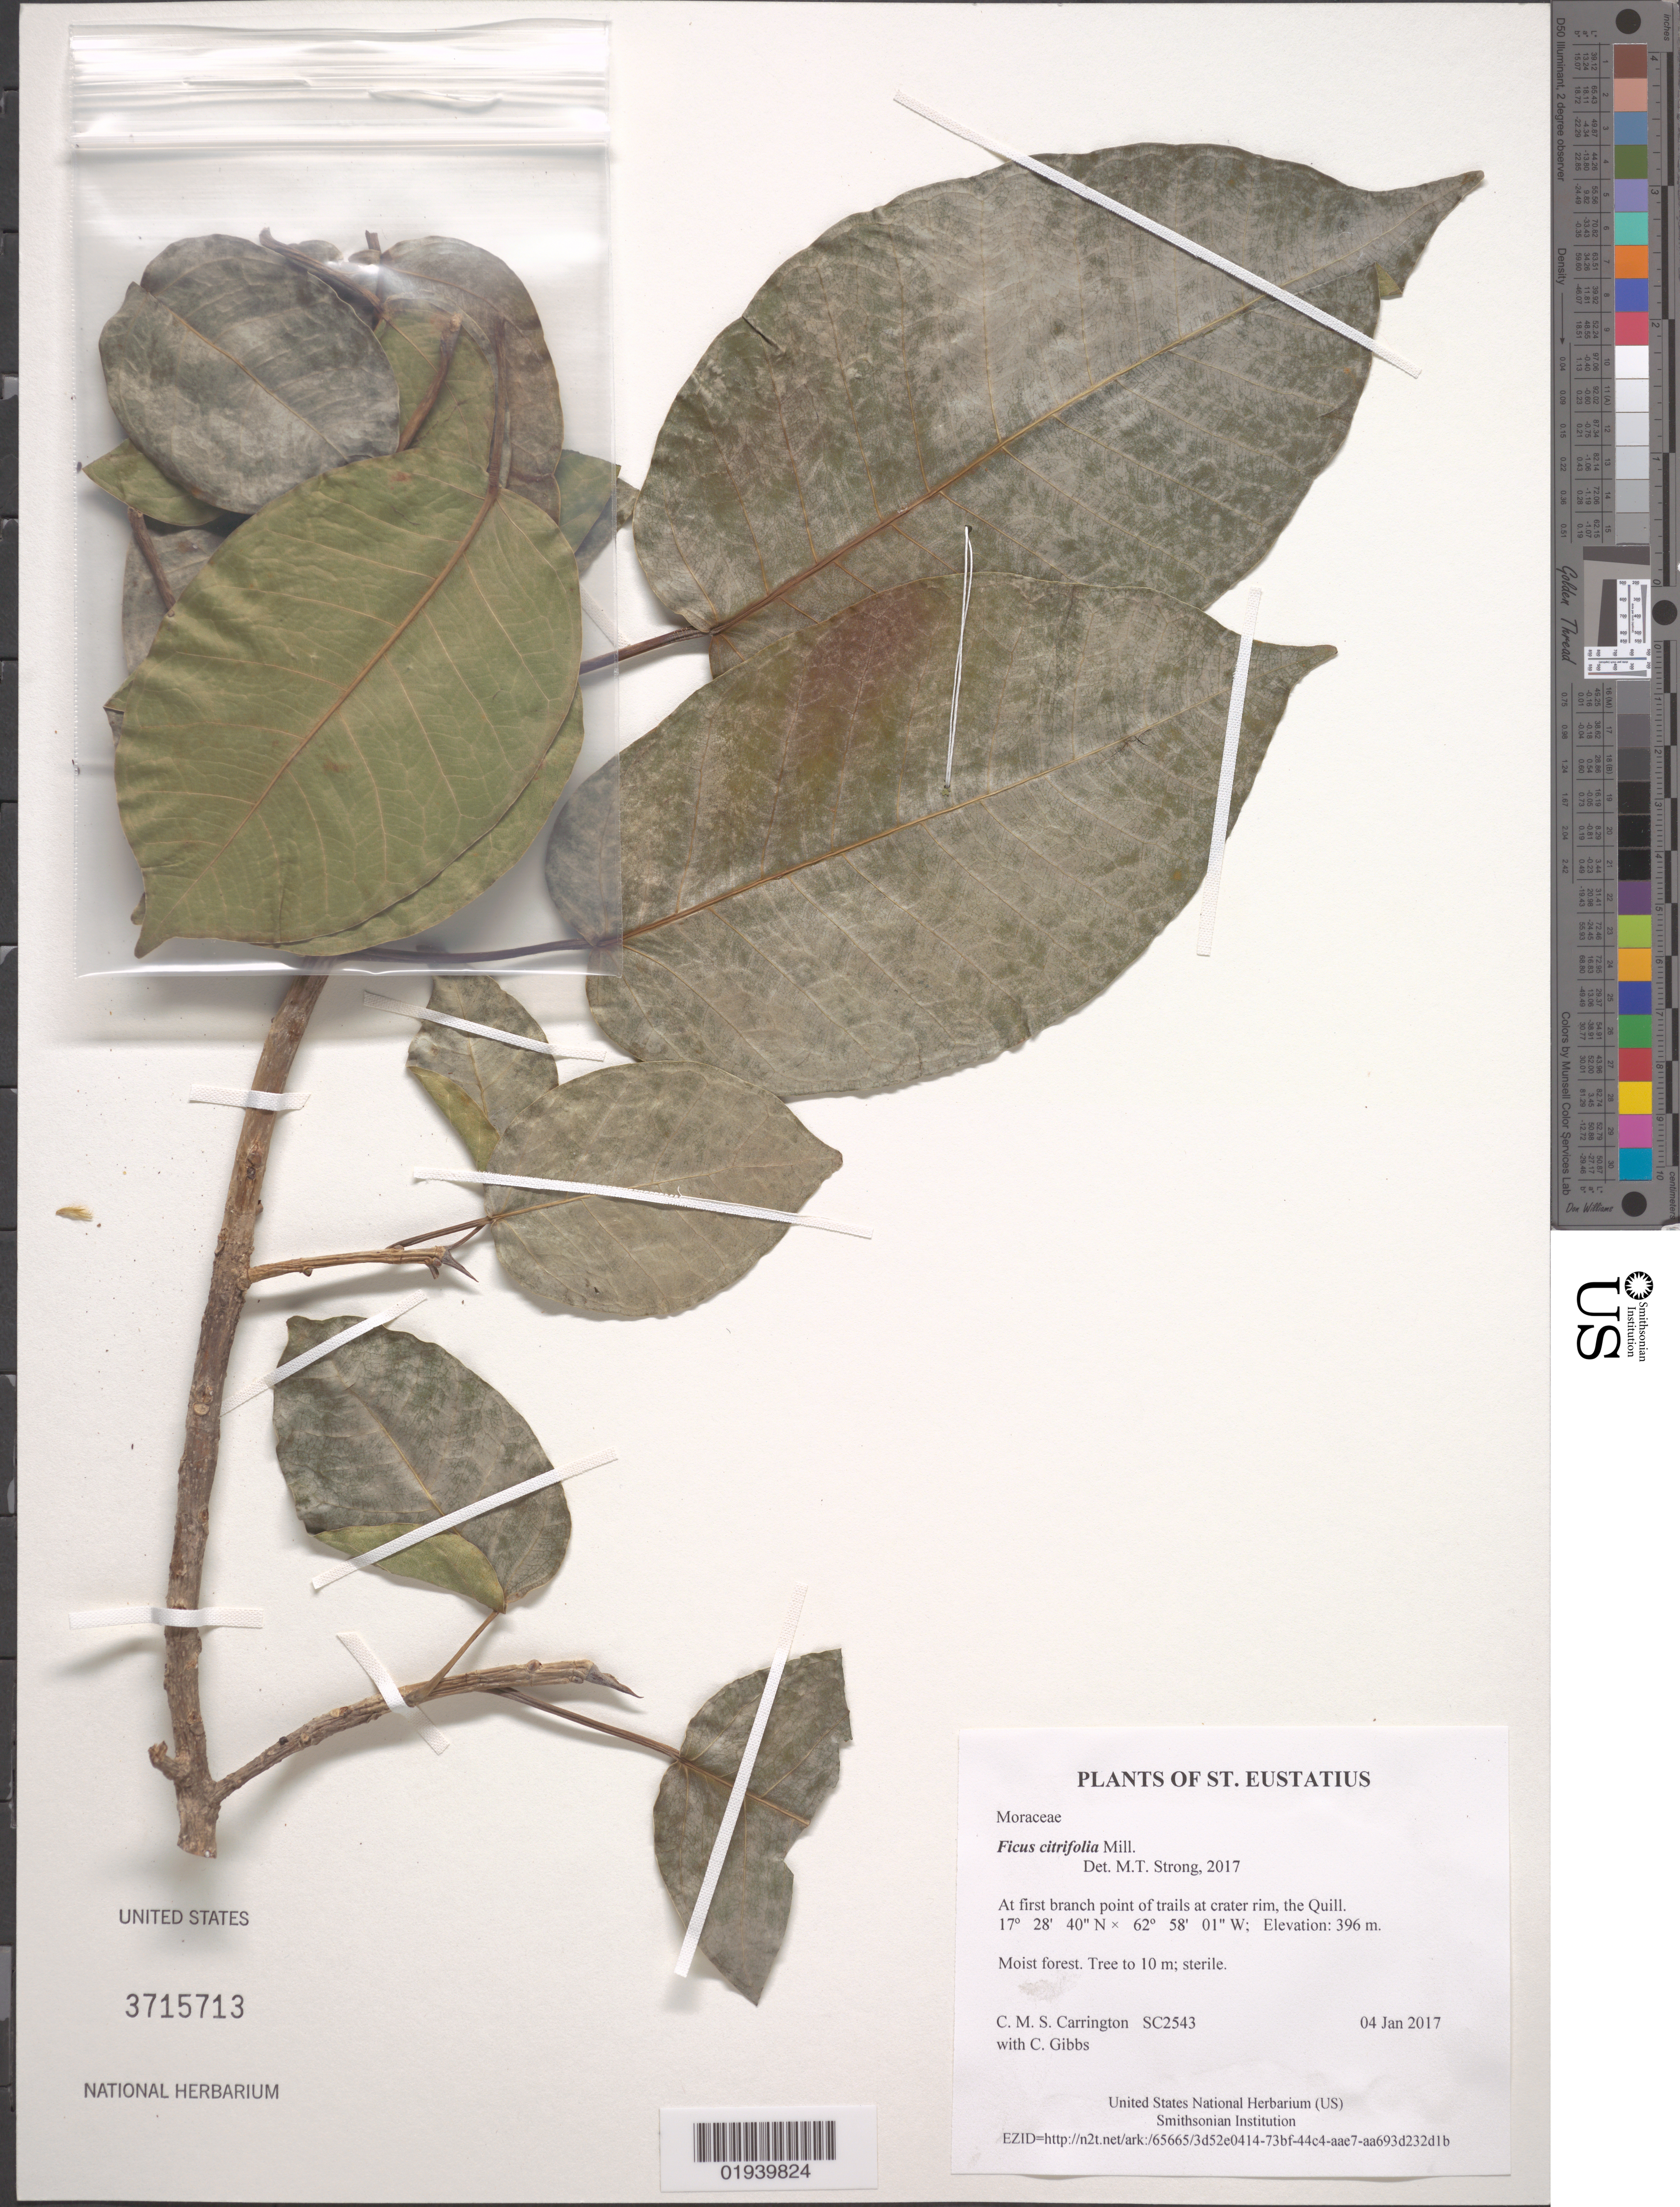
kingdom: Plantae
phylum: Tracheophyta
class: Magnoliopsida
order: Rosales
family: Moraceae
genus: Ficus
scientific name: Ficus citrifolia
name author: Mill.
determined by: Strong, M. T., (US), Smithsonian Institution - National Museum of Natural History (UNITED STATES)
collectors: C. M. S. Carrington & C. Gibbs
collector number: SC2543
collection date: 2017-01-04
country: Netherlands Antilles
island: St. Eustatius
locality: At first branch point of trails at crater rim, the Quill.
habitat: Moist forest.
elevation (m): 396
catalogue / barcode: US 3715713